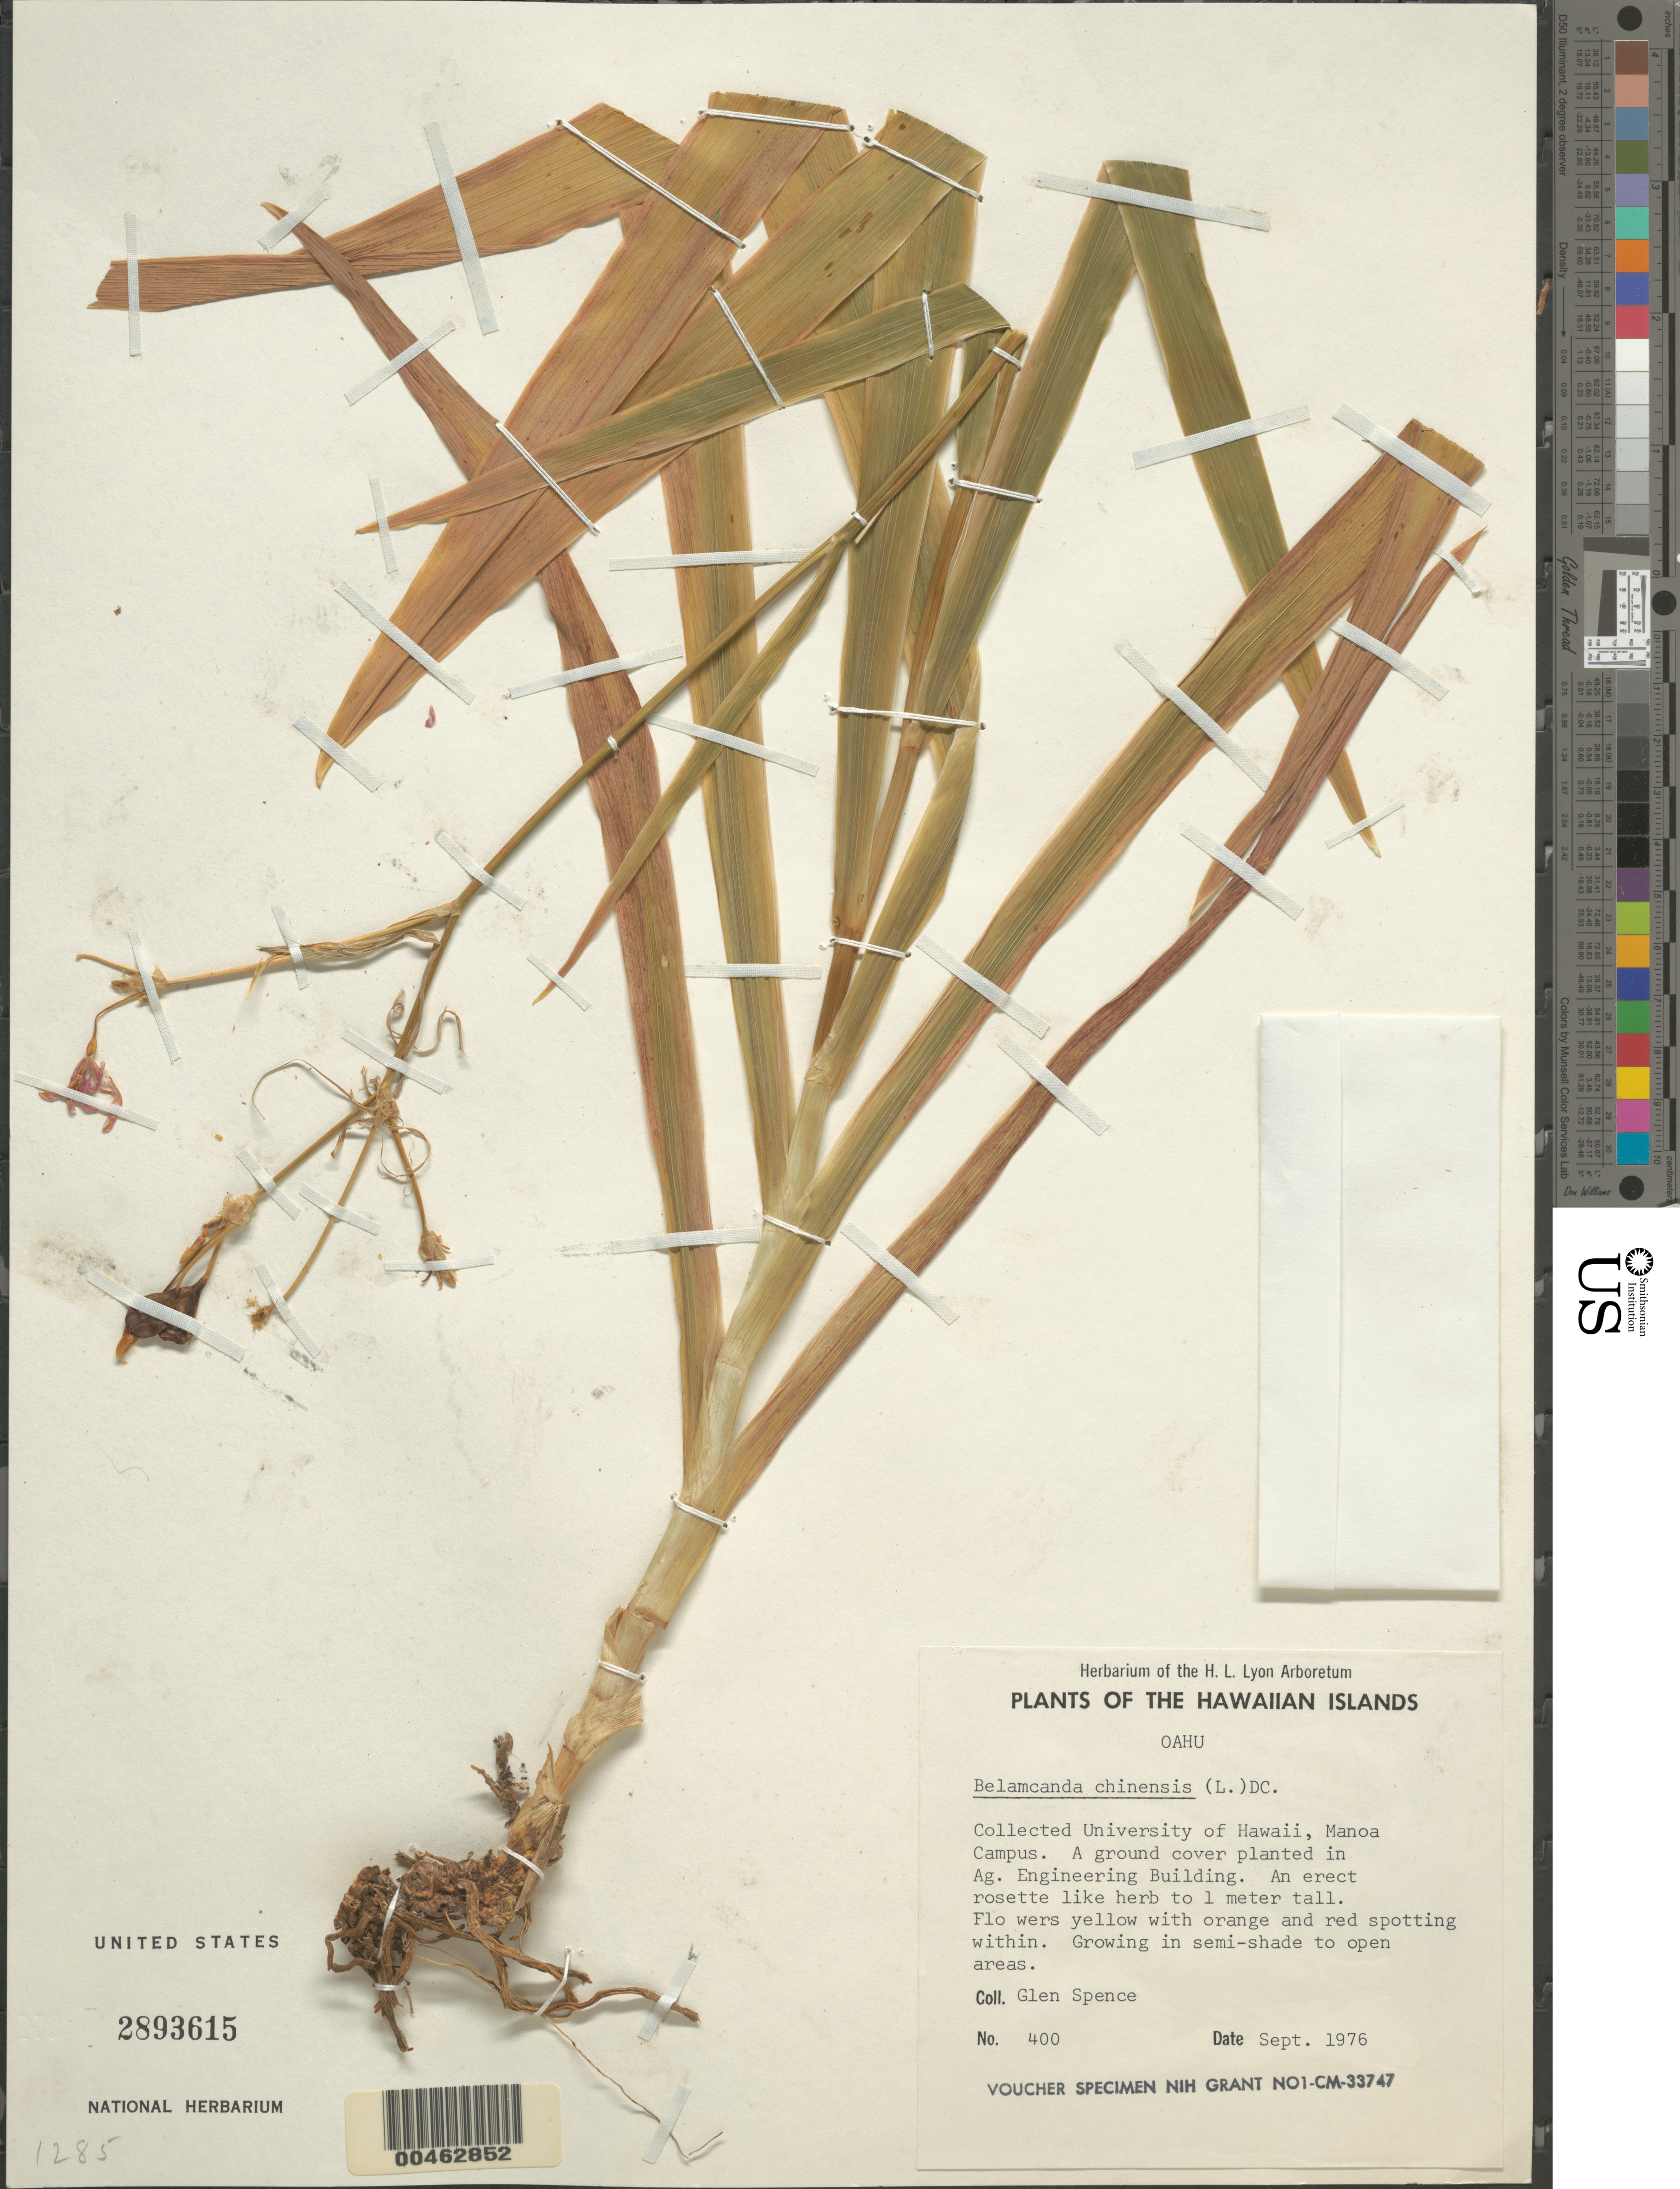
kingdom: Plantae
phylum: Tracheophyta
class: Liliopsida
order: Asparagales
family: Iridaceae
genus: Iris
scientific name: Iris domestica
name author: (L.) Goldblatt & Mabb.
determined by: Strong, Mark T., (BOT), Smithsonian Institution - National Museum of Natural History (UNITED STATES)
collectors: G. Spence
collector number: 400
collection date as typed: Sep 1976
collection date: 1976-09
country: United States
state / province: Hawaii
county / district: Honolulu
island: Oahu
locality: University of Hawaii, Manoa Campus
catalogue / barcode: US 2893615